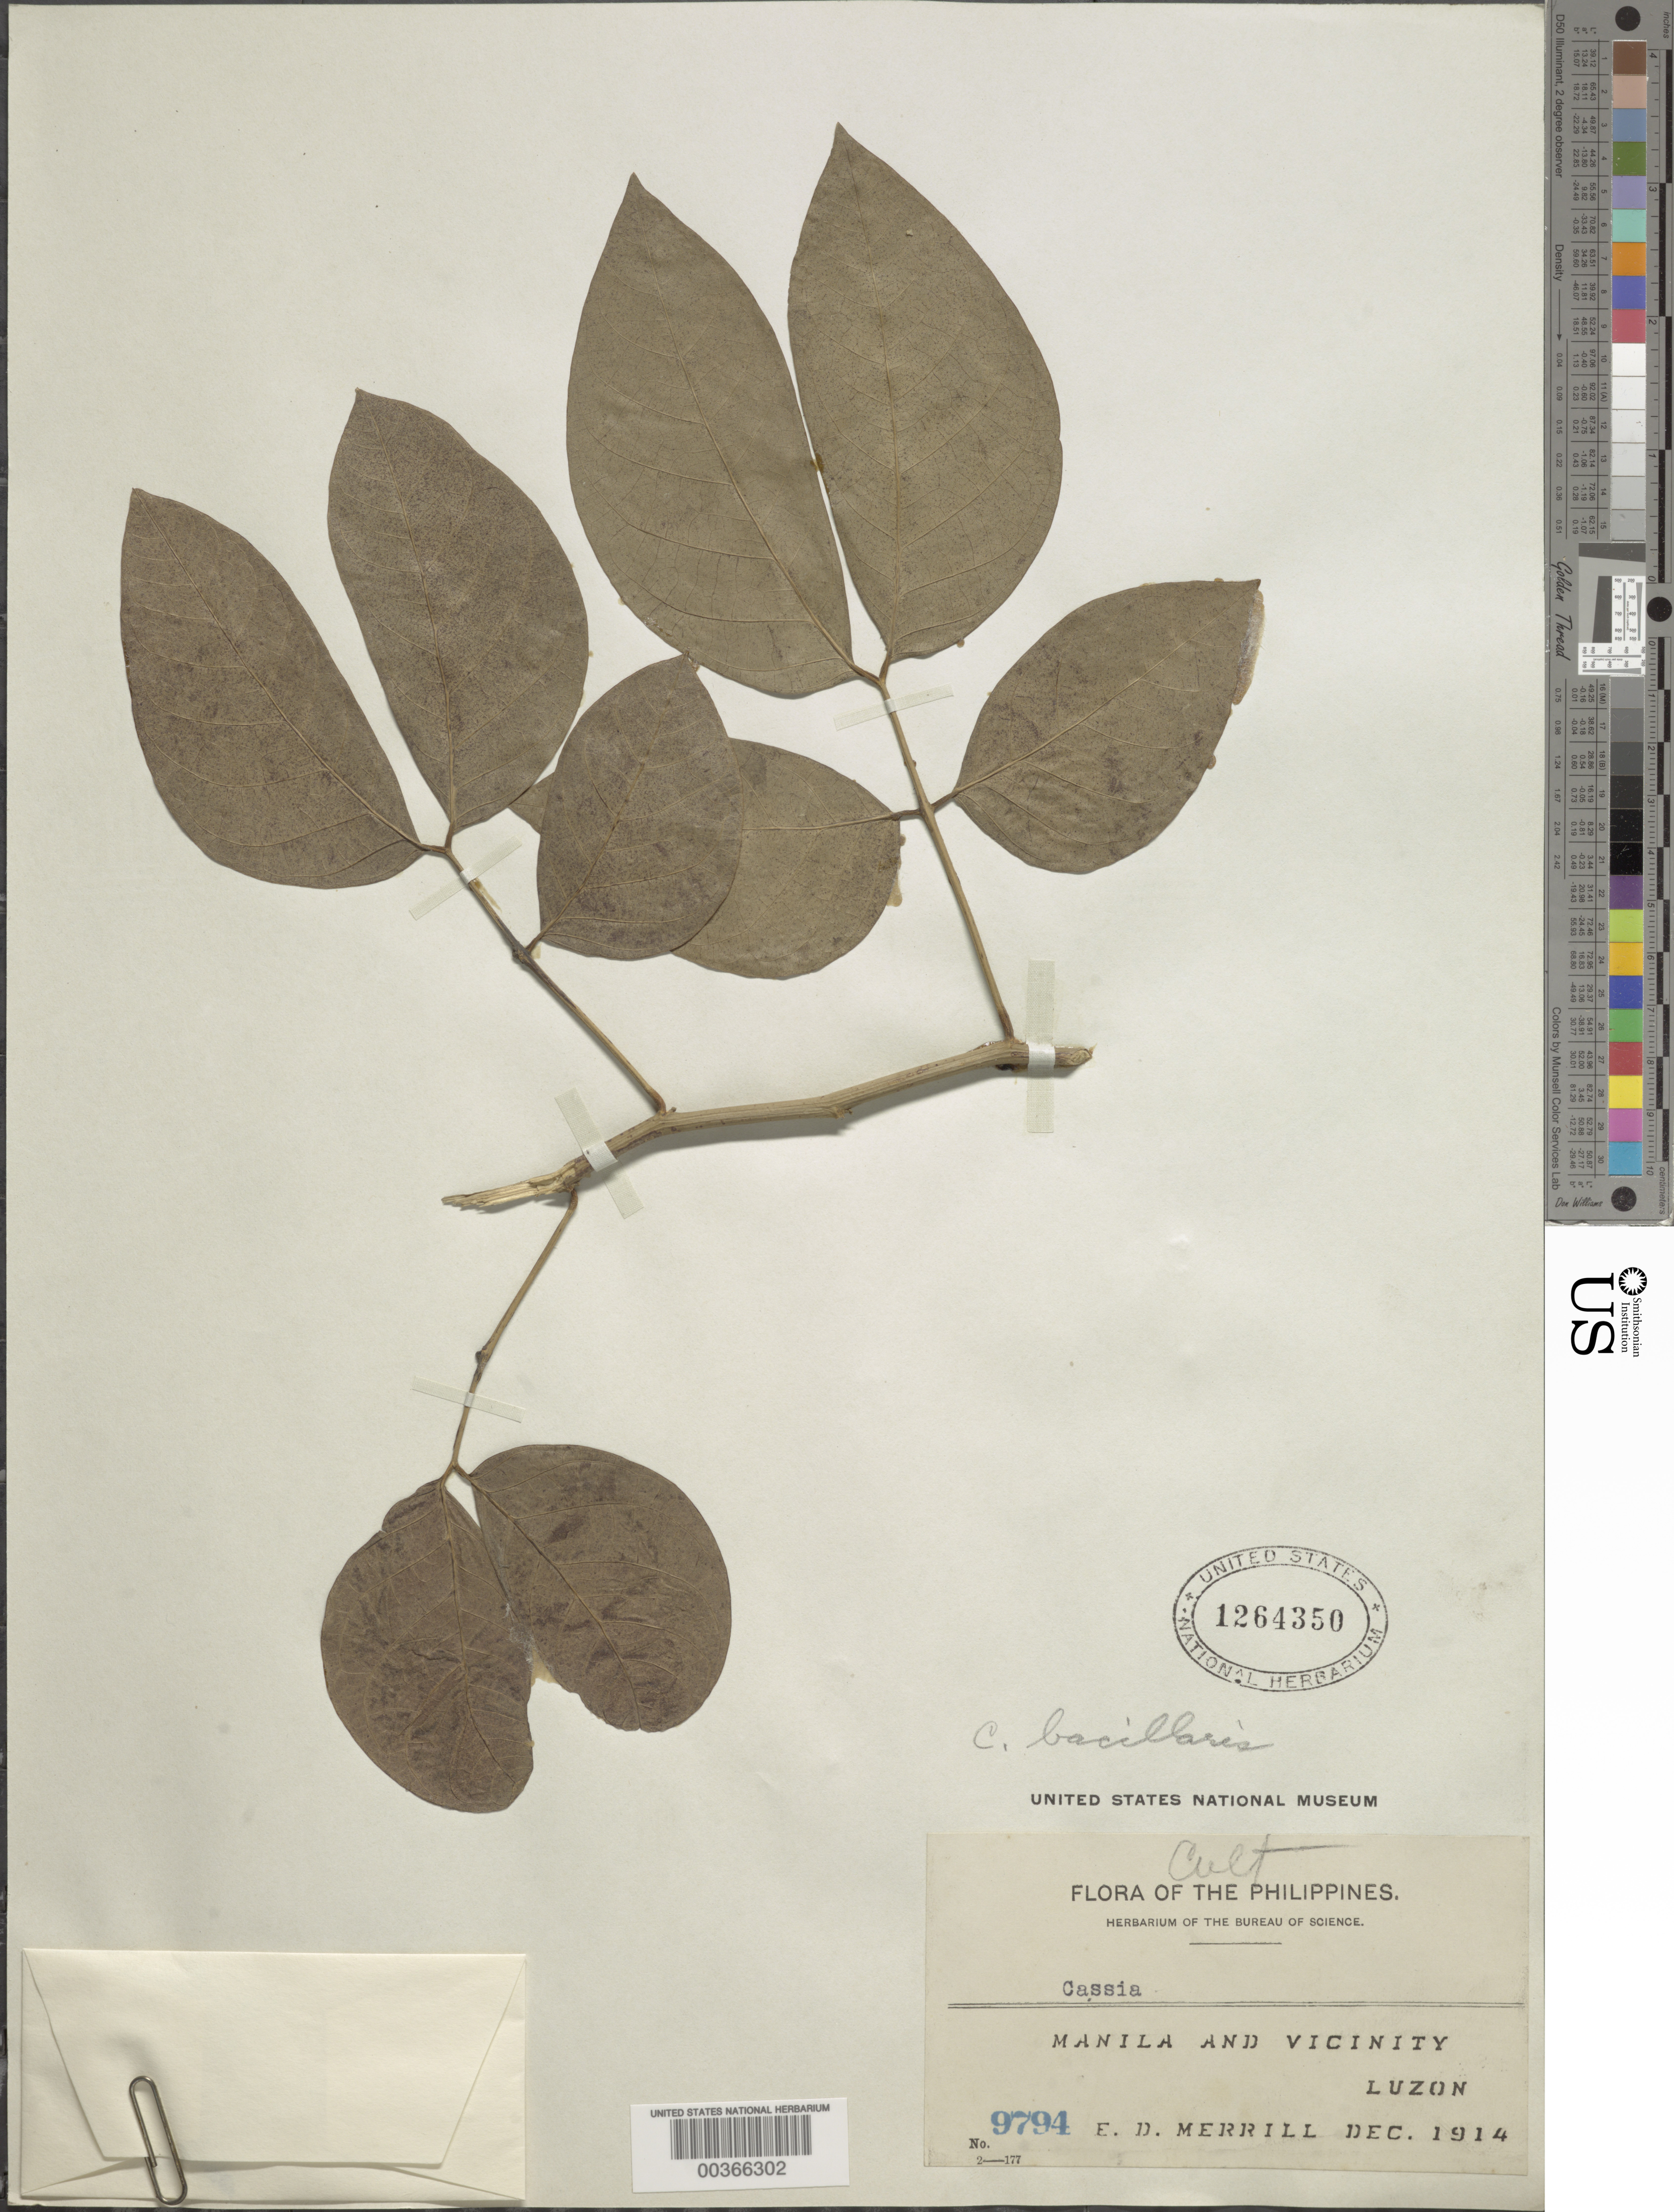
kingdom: Plantae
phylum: Tracheophyta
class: Magnoliopsida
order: Fabales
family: Fabaceae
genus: Senna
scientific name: Senna bacillaris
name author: (L. f.) H.S. Irwin & Barneby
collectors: E. D. Merrill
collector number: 9794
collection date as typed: Dec 1914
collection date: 1914-12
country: Philippines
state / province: National Capital Region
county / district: Manila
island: Luzon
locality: Manila and vicinity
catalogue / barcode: US 1264350